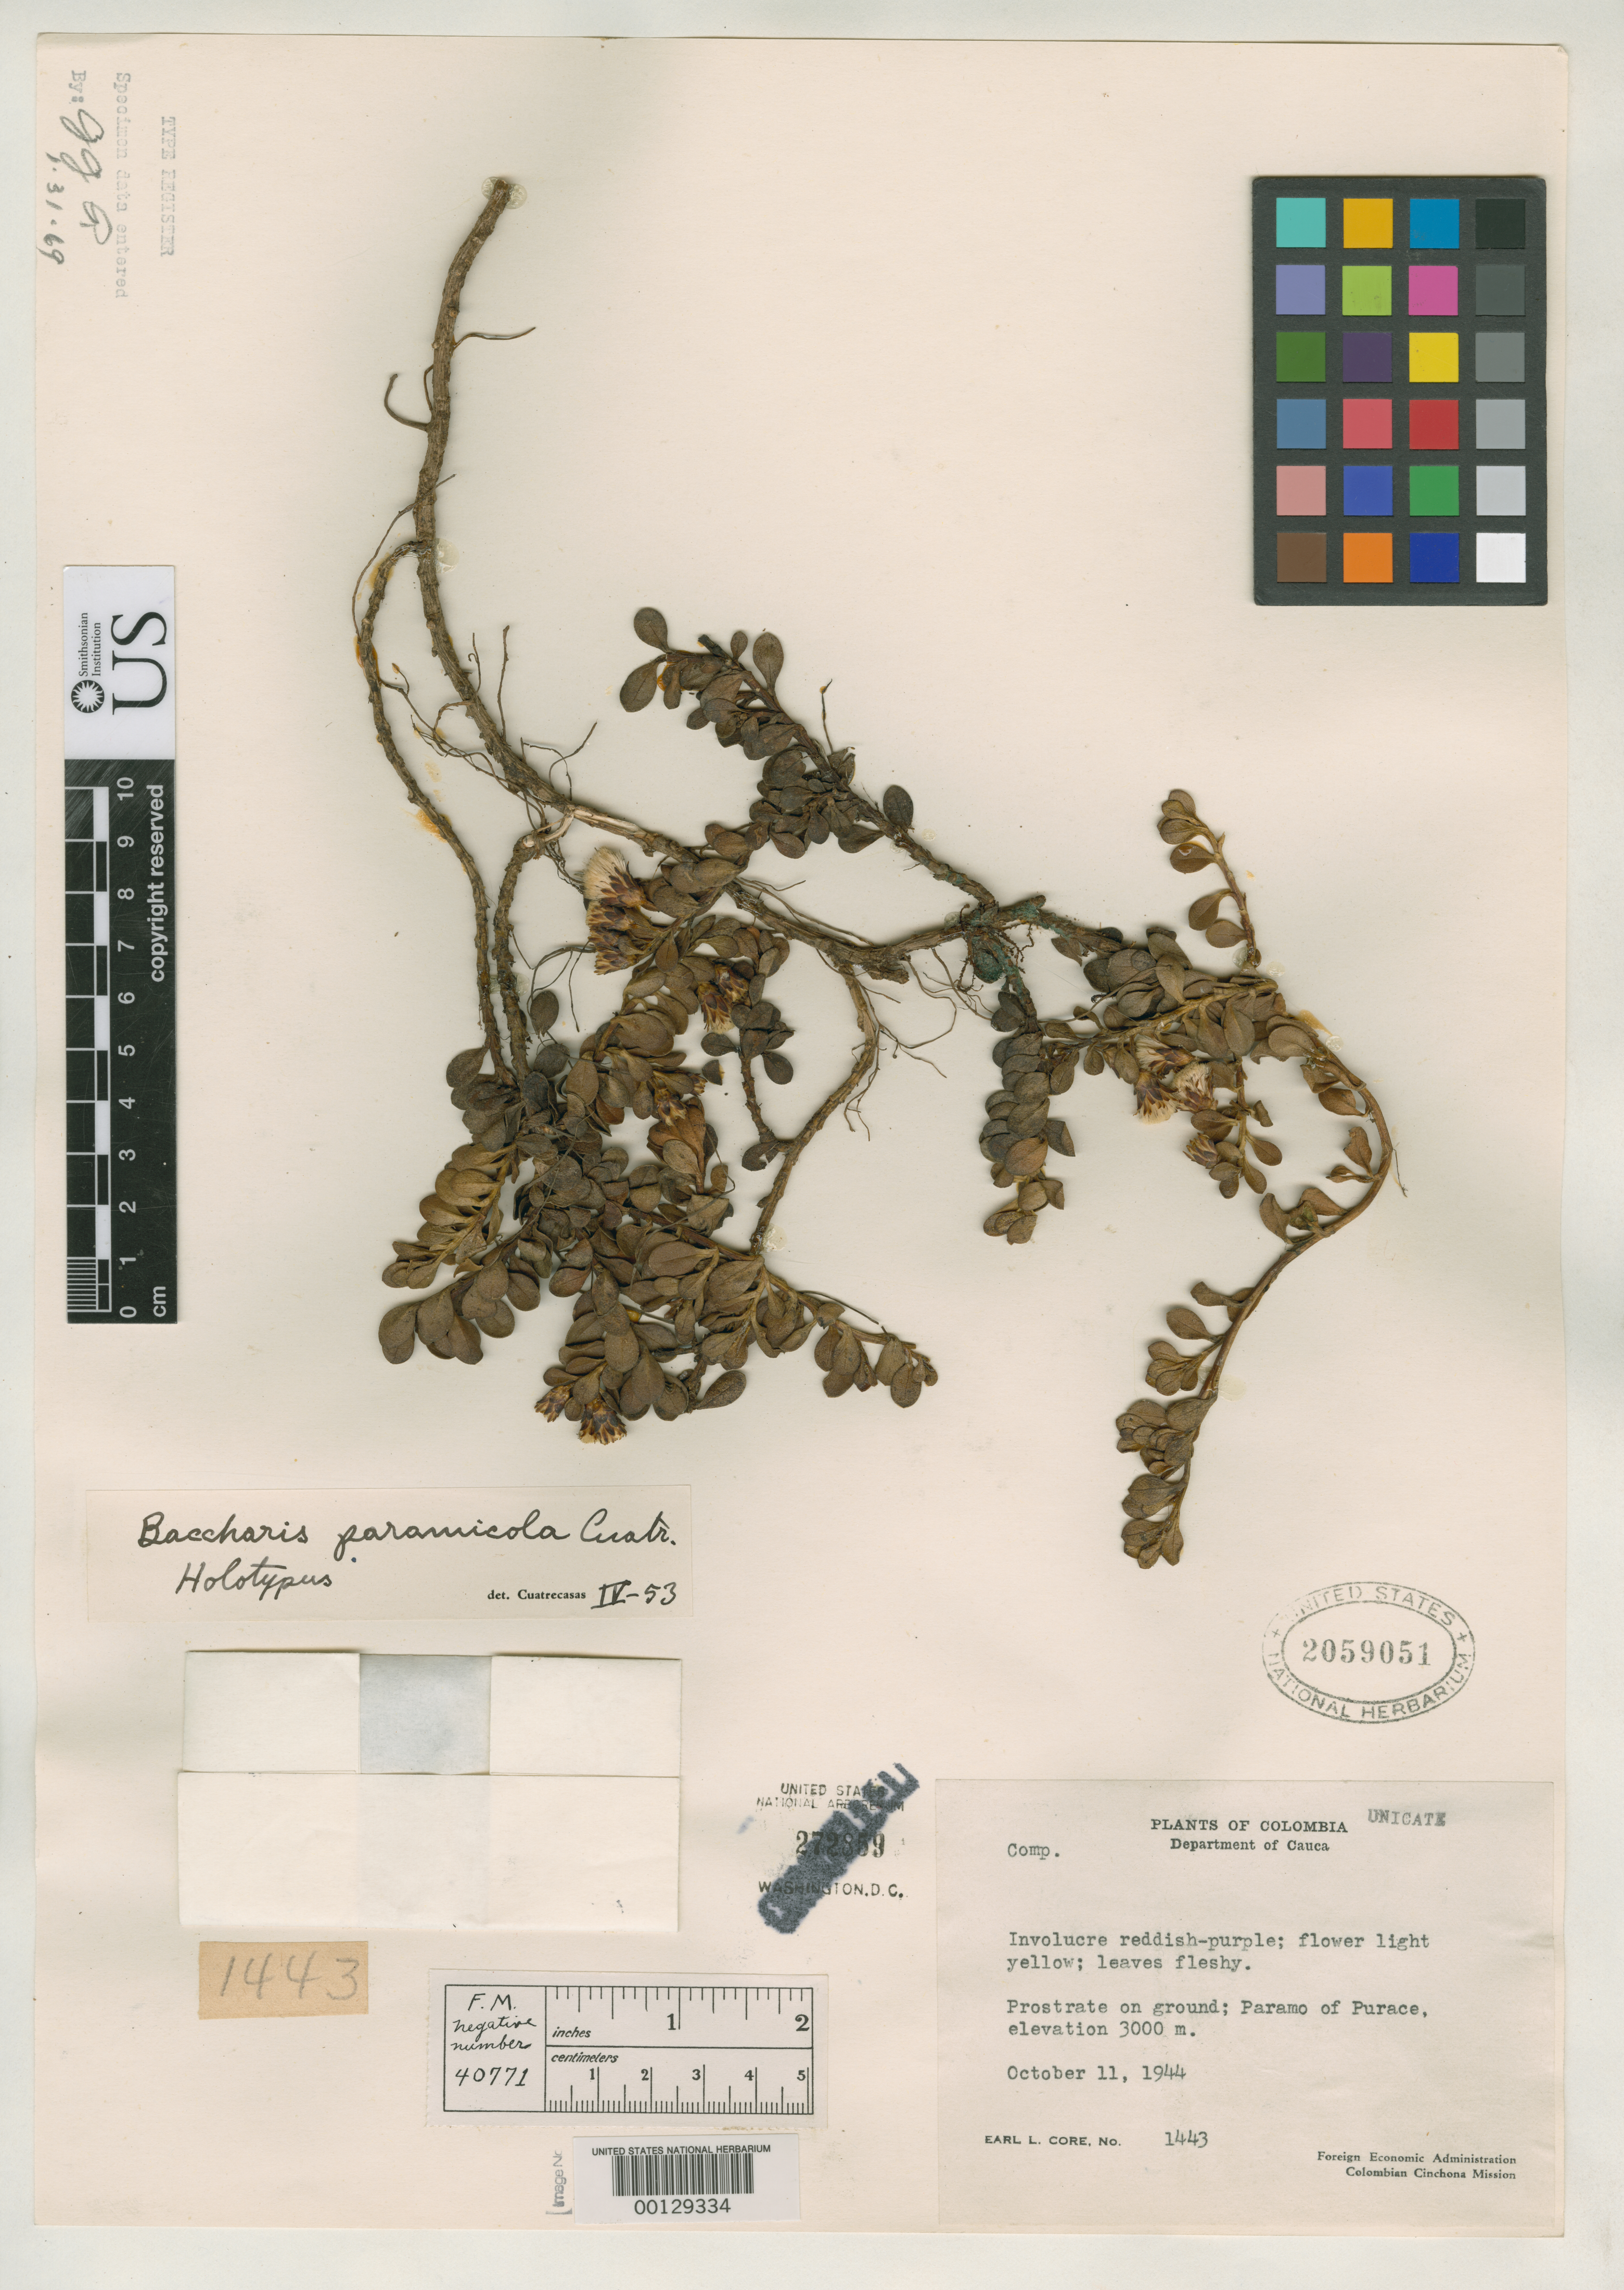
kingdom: Plantae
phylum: Tracheophyta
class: Magnoliopsida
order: Asterales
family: Asteraceae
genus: Baccharis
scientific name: Baccharis paramicola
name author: Cuatrec.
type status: Holotype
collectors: E. L. Core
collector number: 1443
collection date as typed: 11 Oct 1944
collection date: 1944-10-11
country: Colombia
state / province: Cauca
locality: Páramo de Purace.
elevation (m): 3000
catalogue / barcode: US 2059051